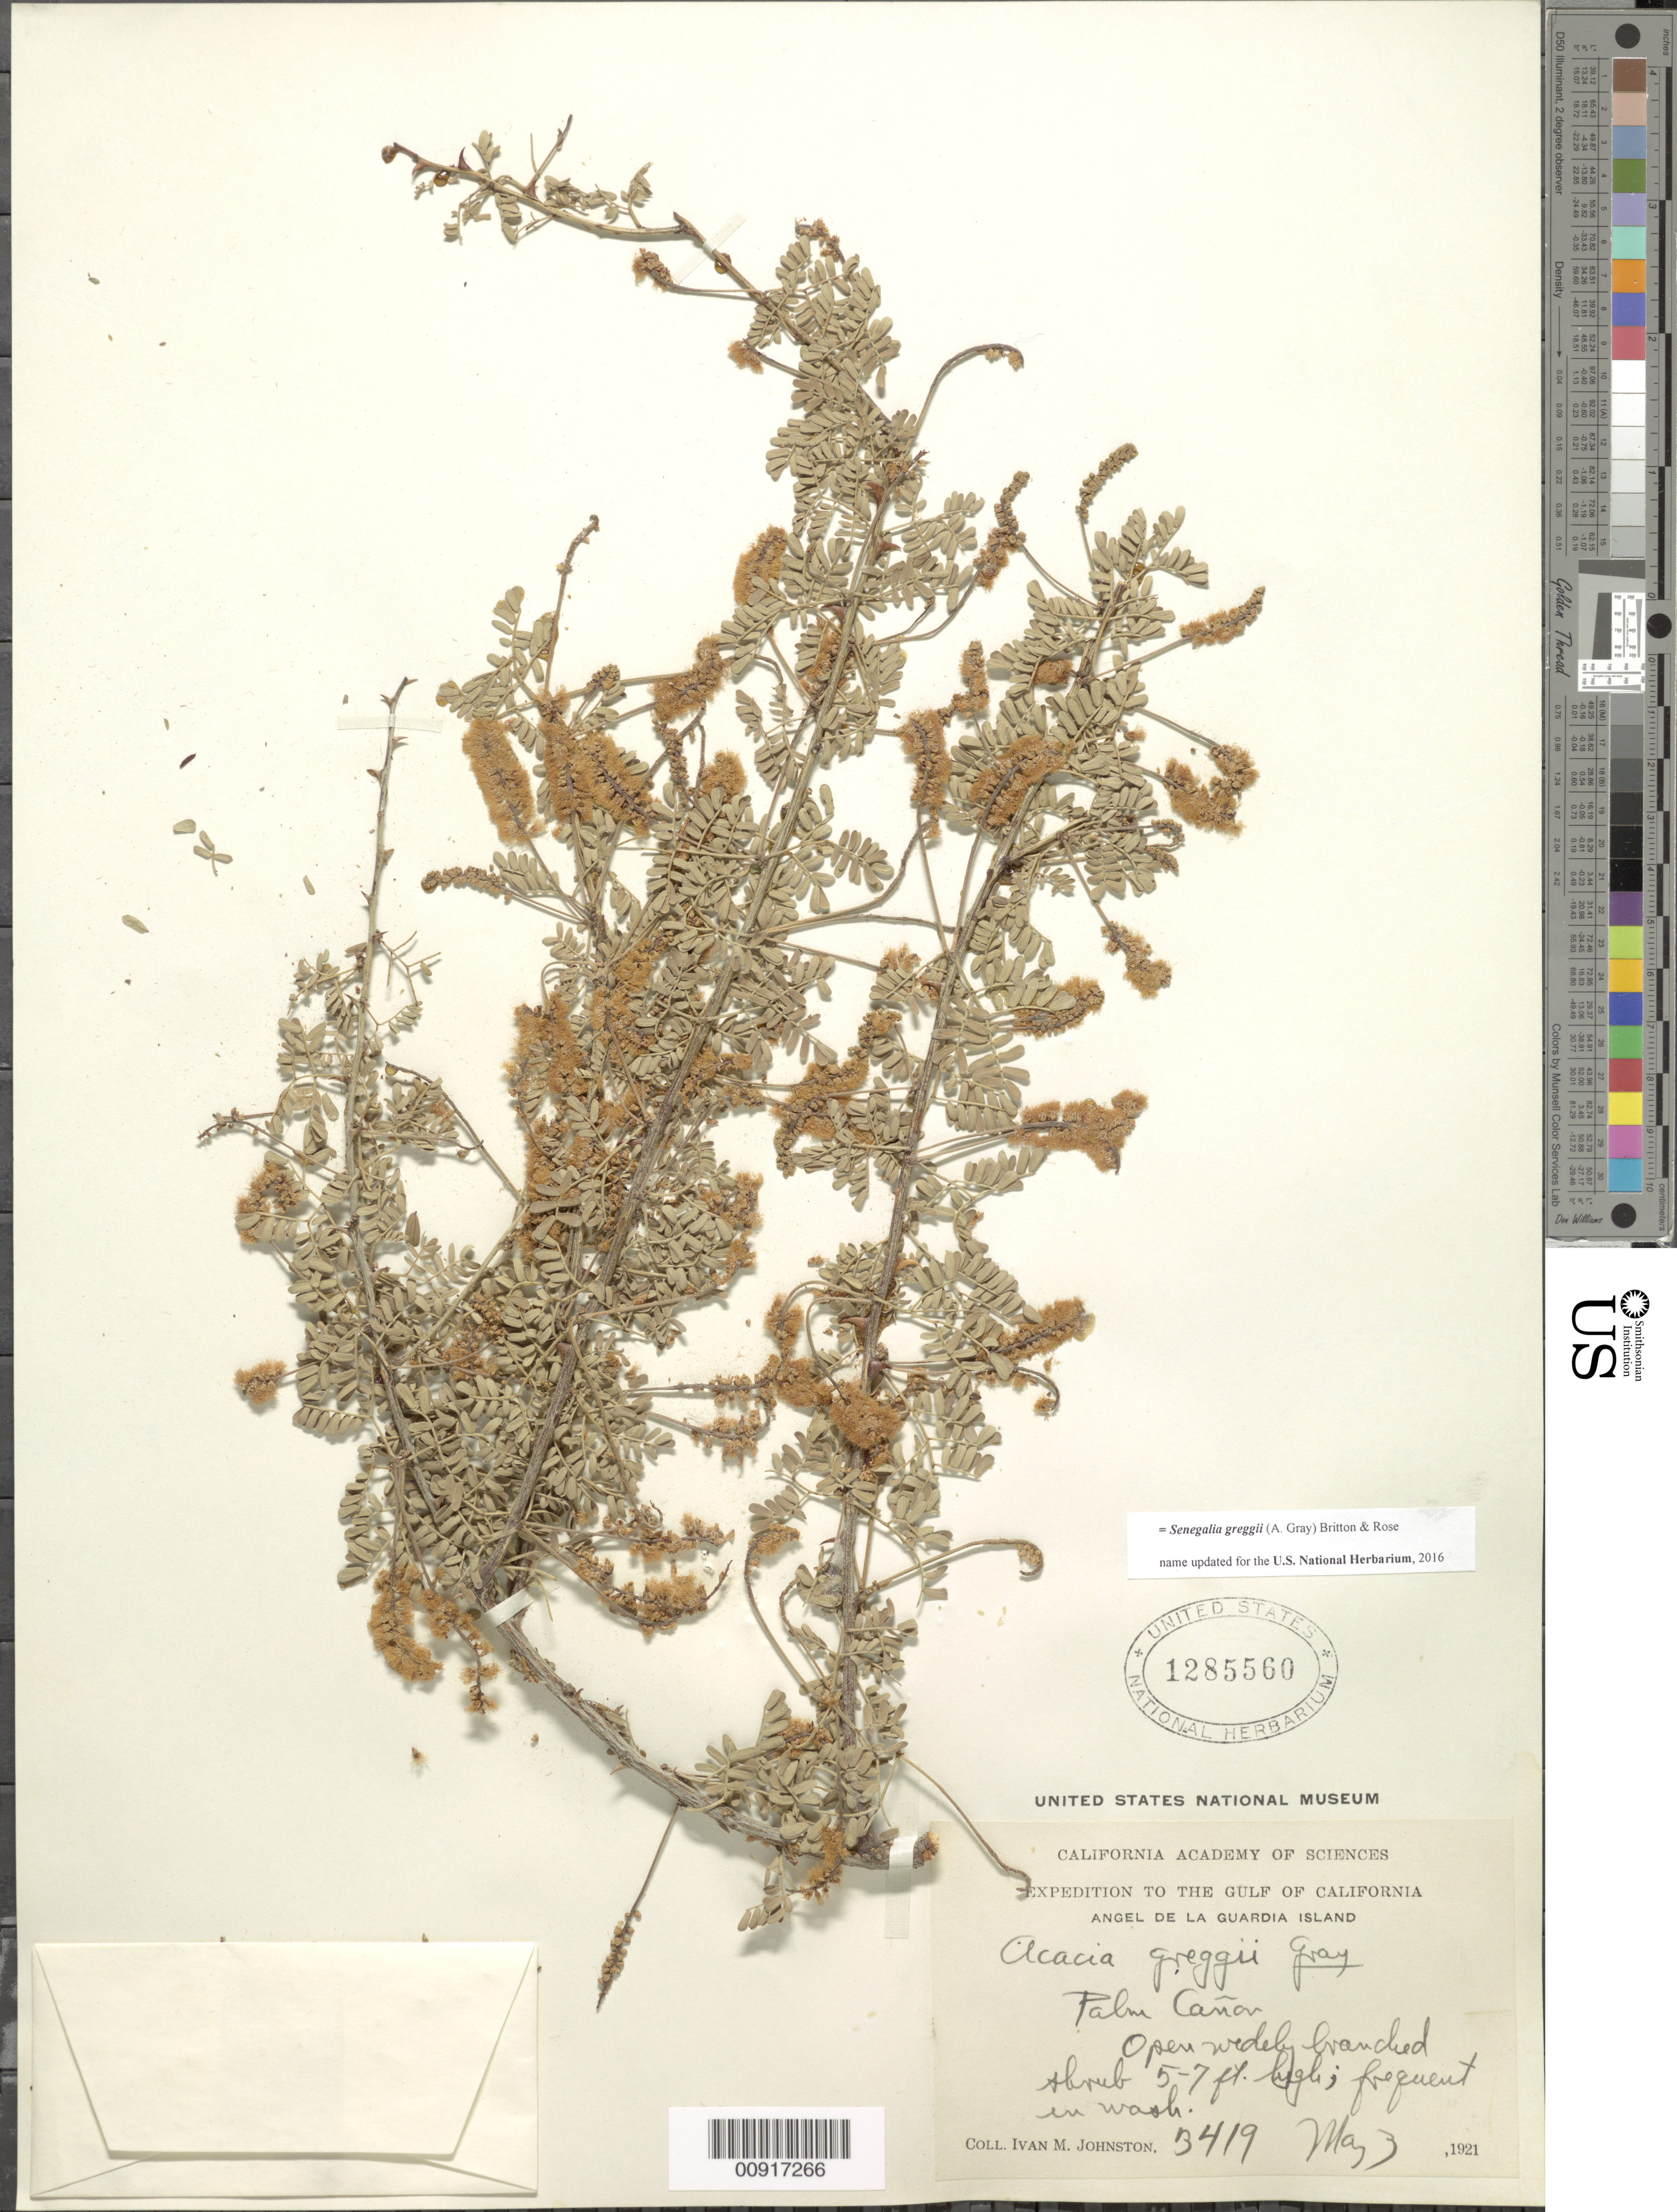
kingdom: Plantae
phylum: Tracheophyta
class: Magnoliopsida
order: Fabales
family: Fabaceae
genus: Senegalia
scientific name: Senegalia greggii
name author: (A. Gray) Britton & Rose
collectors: I.M. Johnston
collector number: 3419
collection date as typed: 03 May 1921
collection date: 1921-05-03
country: Mexico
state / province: Baja California Norte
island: Angel de la Guarda I.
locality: Angel de la Guardia Island. Palm Cañon.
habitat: Frequent in wash.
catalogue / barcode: US 1285560